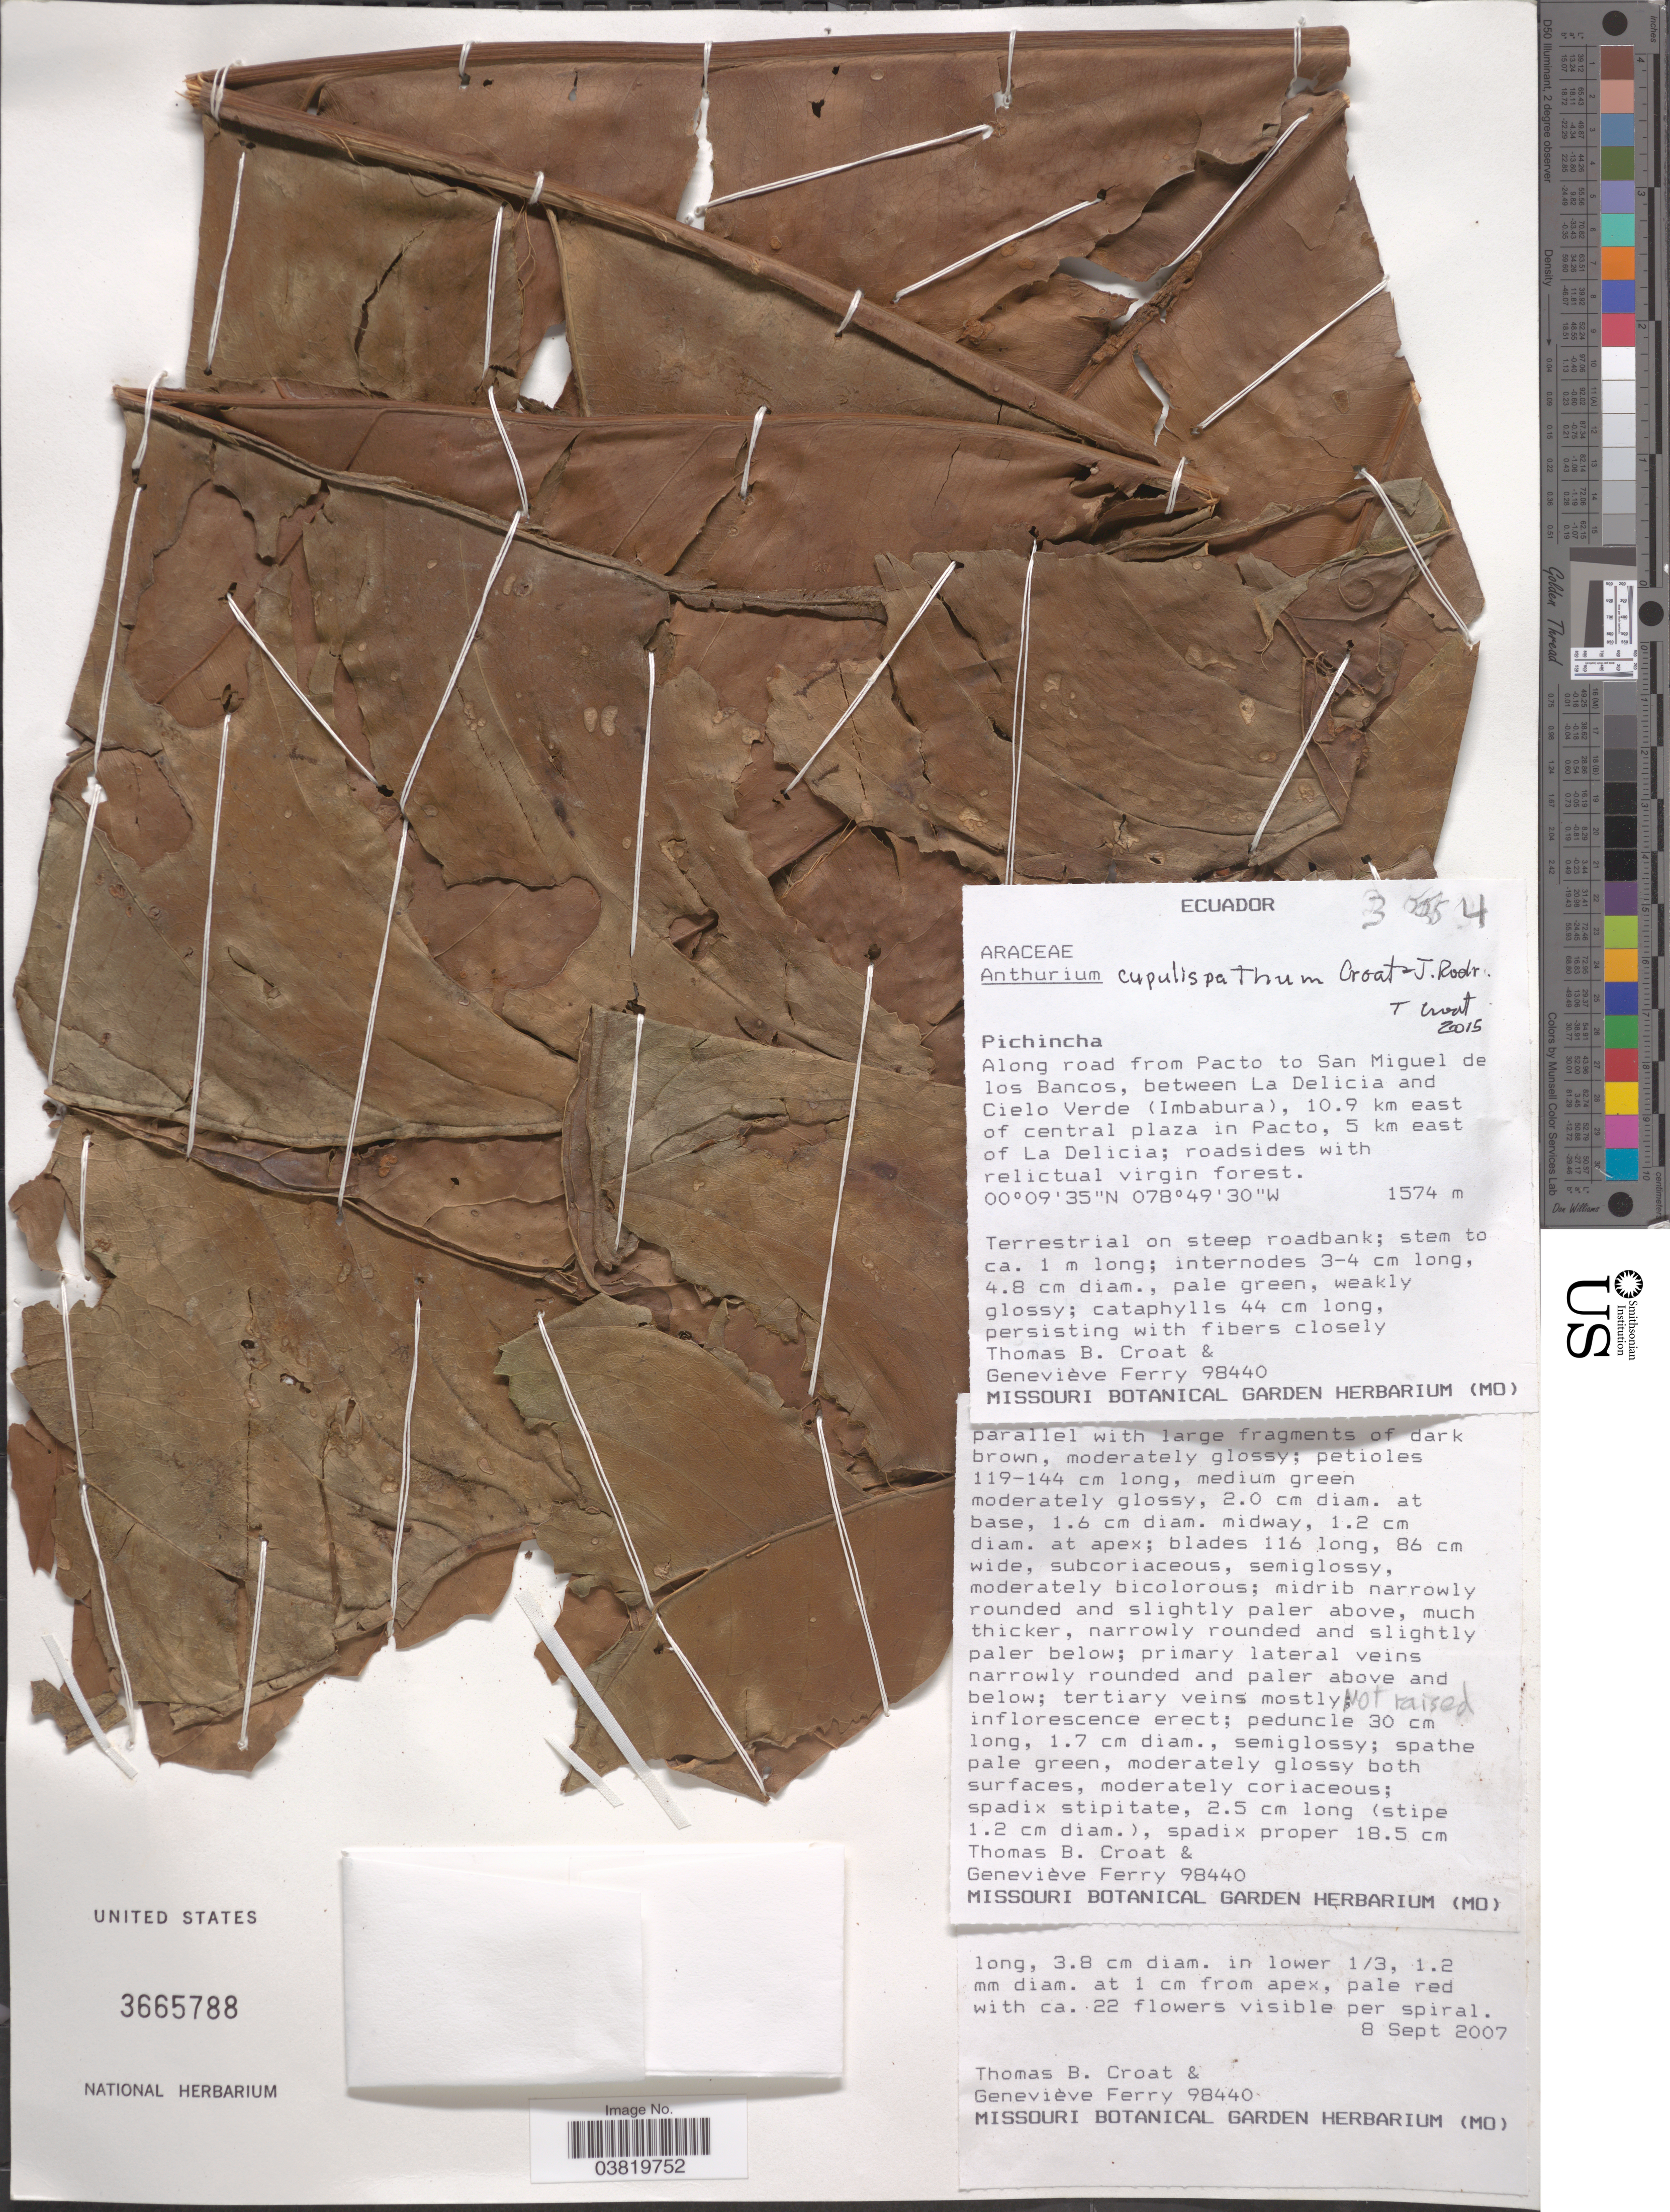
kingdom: Plantae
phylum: Tracheophyta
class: Liliopsida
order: Alismatales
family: Araceae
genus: Anthurium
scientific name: Anthurium cupulispathum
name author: Croat & J. Rodr.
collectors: T. B. Croat & G. Ferry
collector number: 98440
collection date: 2007-09-08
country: Ecuador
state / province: Pichincha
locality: Along road from Pacto to San Miguel de los Bancos, between La Delicia and Cielo Verde ( Imbabura), 10.9 km east of central plaza in Pacto, 5 km east of La Delicia.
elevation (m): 1574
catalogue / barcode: US 3665788